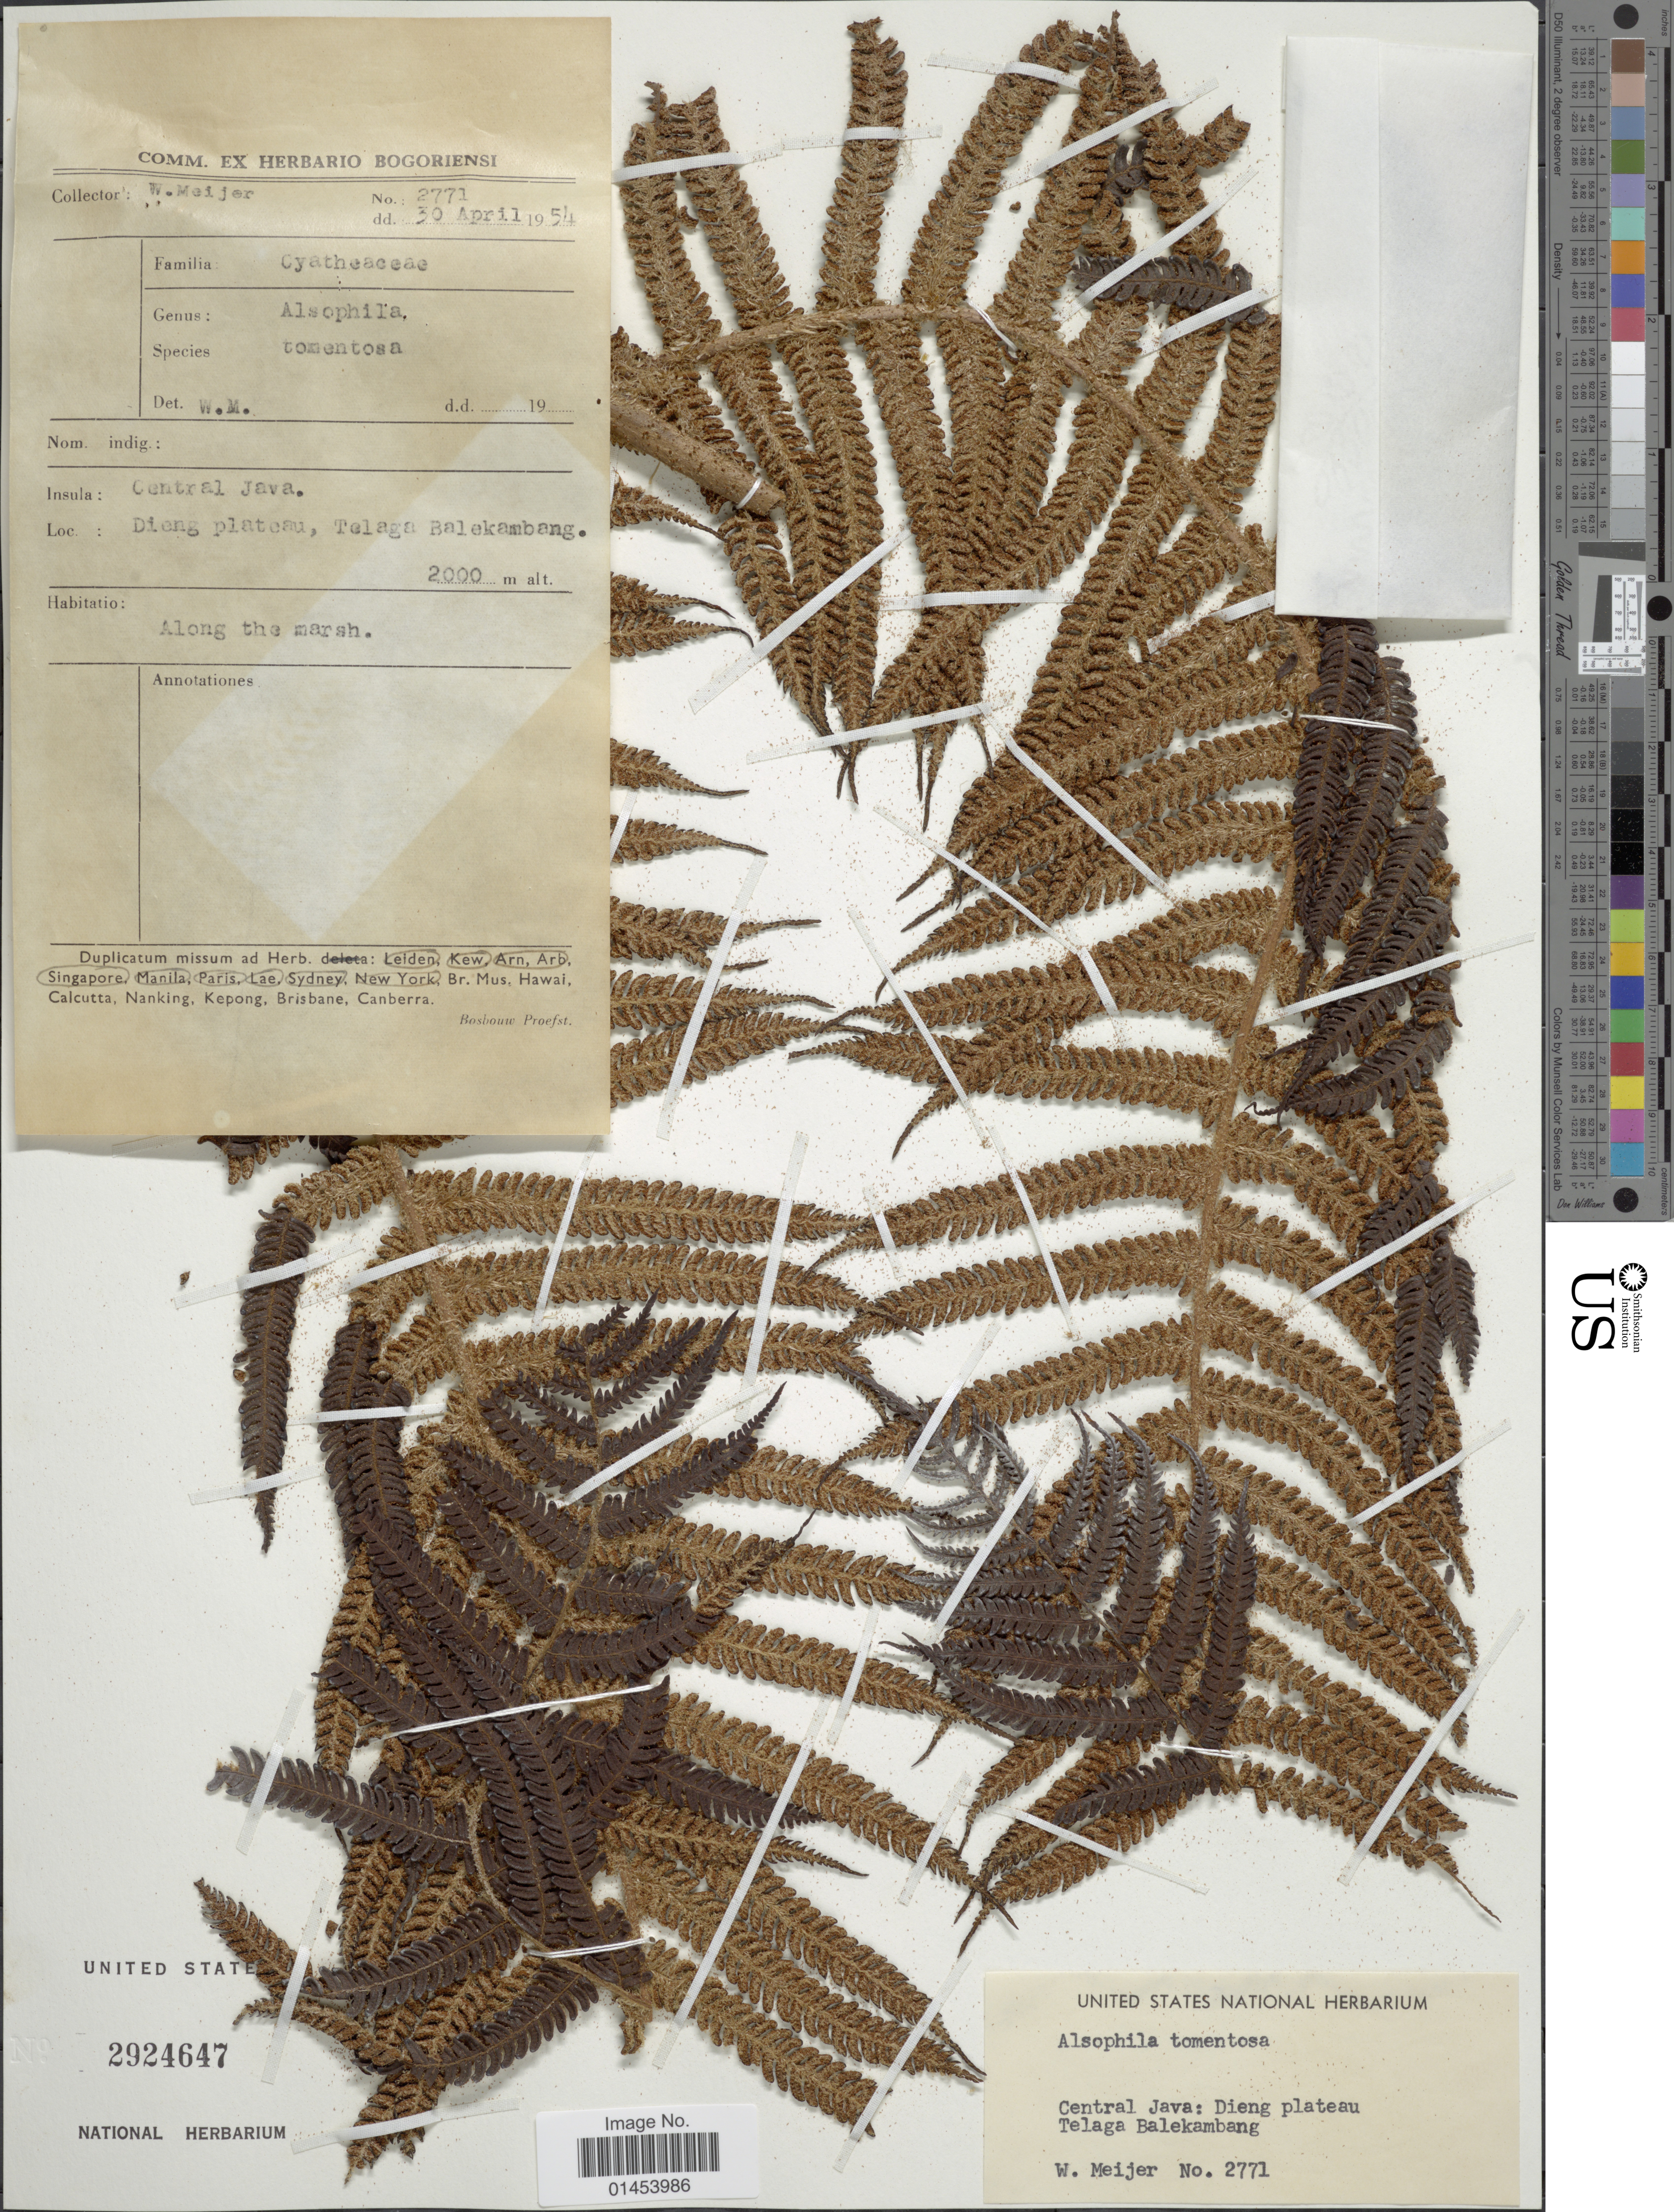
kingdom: Plantae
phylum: Tracheophyta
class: Polypodiopsida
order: Cyatheales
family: Cyatheaceae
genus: Cyathea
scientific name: Cyathea tomentosa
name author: (Blume) Zoll. & Moritzi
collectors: W. Meijer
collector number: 2771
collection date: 1954-04-30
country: Indonesia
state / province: Java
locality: Insula: Central Java. Diang plateau, Talagaa Balekambang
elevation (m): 2000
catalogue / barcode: US 2924647